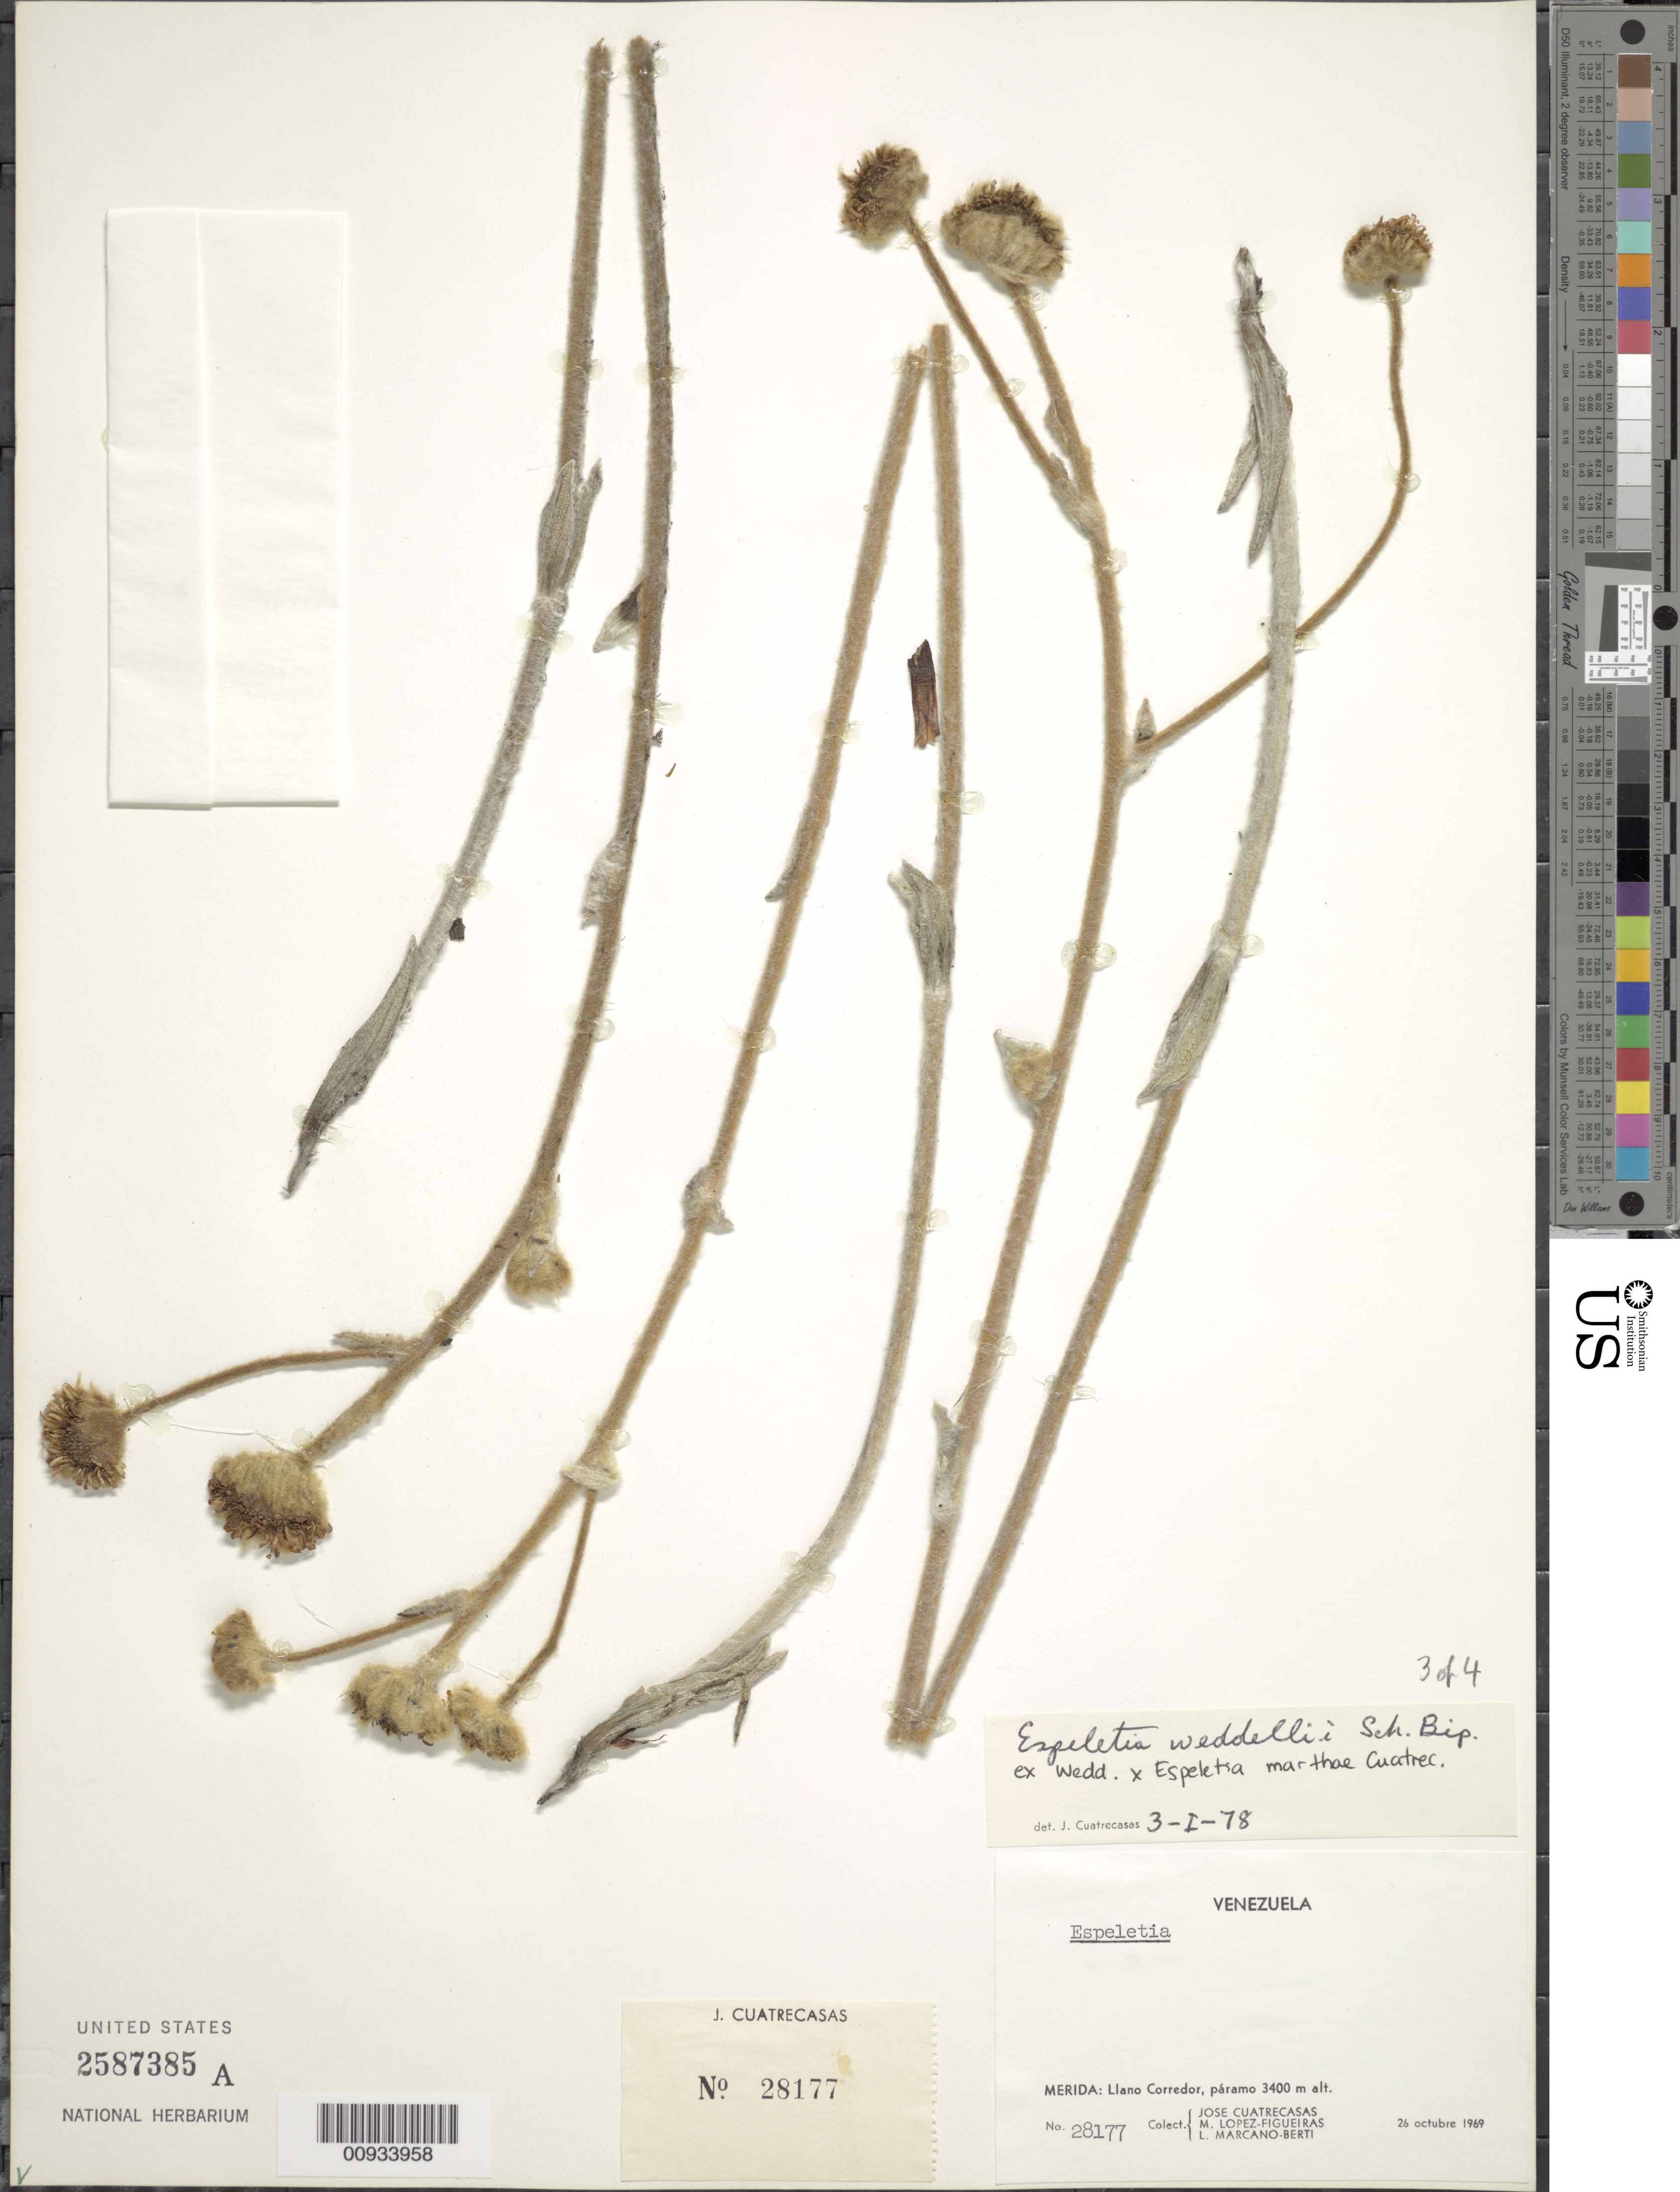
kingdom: Plantae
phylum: Tracheophyta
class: Magnoliopsida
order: Asterales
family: Asteraceae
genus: Espeletia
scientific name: Espeletia marthae x E. weddellii Sch. Bip. ex Wedd.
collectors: J. Cuatrecasas, M. López Figueiras & L. Marcano-Berti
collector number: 28177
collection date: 1969-10-26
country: Venezuela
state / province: Mérida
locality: Llano Corredor, Paramo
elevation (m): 3400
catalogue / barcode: US 2587385A